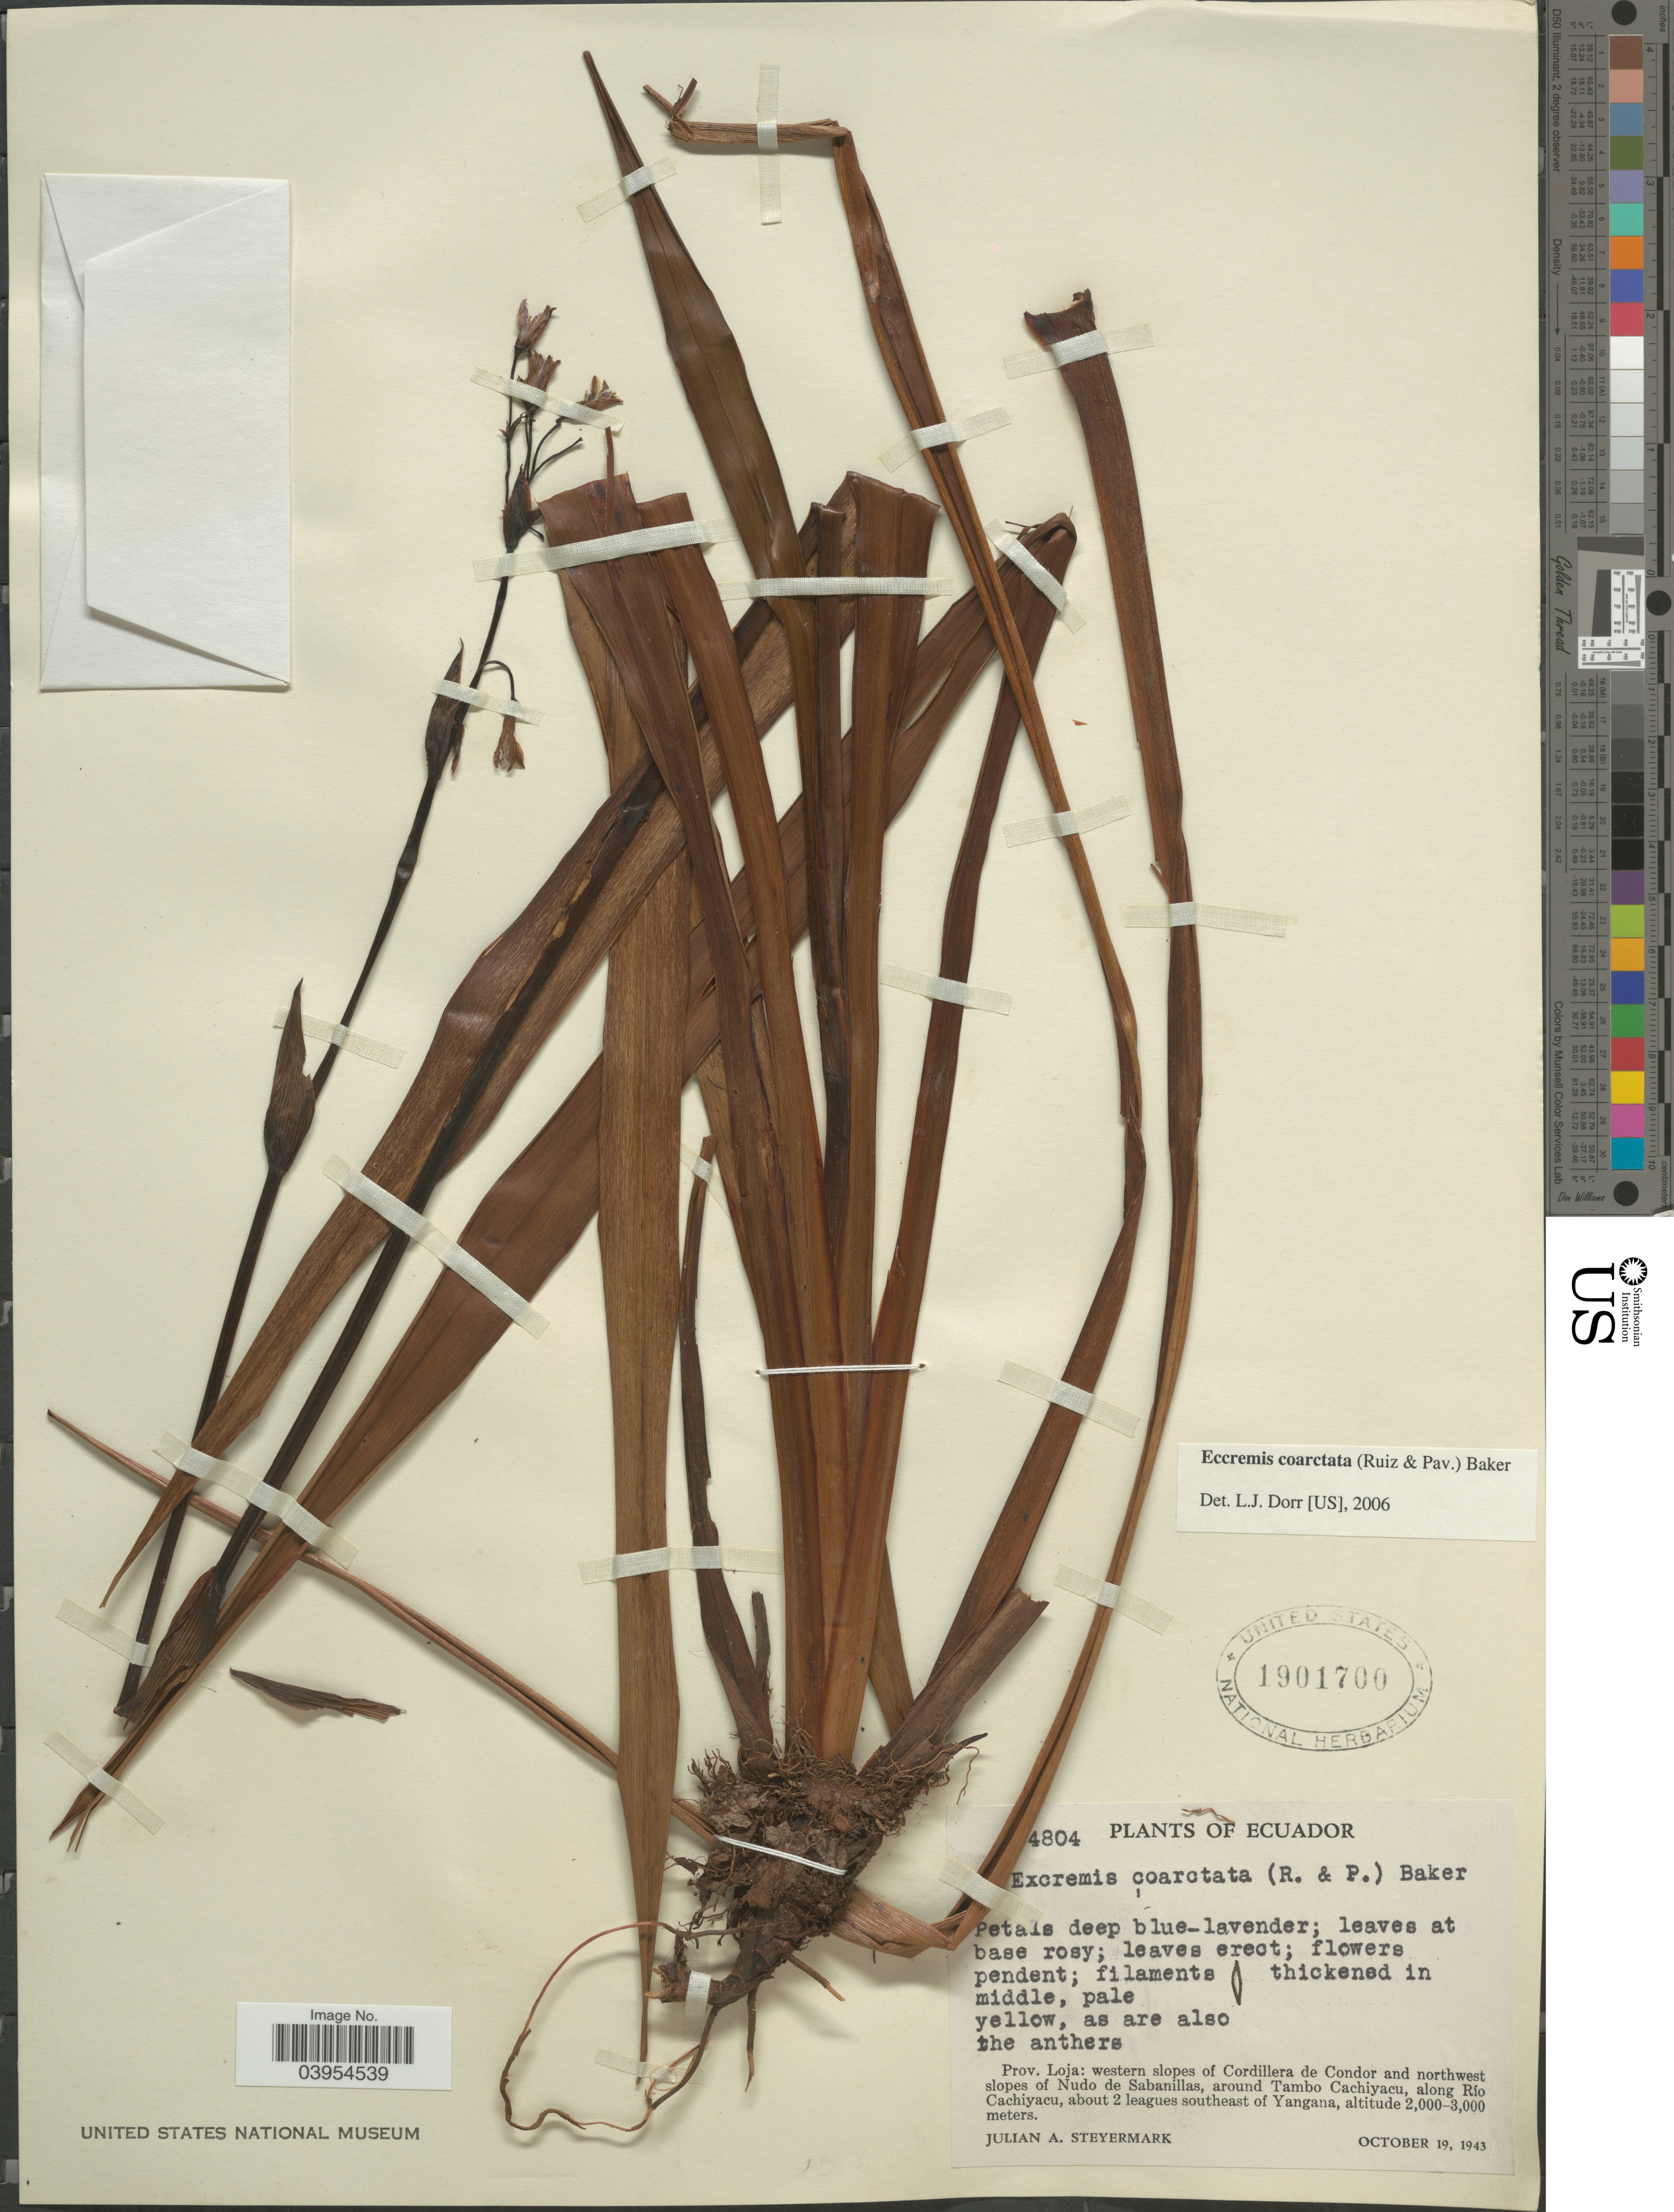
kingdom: Plantae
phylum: Tracheophyta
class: Liliopsida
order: Asparagales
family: Asphodelaceae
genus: Eccremis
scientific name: Eccremis coarctata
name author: Baker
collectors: J. Steyermark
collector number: !4804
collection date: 1943-10-19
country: Ecuador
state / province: Loja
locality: Western slopes of Cordillera de Condor and northwest slopes of Nudo de Sabanillas, around Tambo Cachiyacu, along Río Cachiyacu, about 2 leagues southeast of Yangana.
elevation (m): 2000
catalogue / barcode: US 1901700